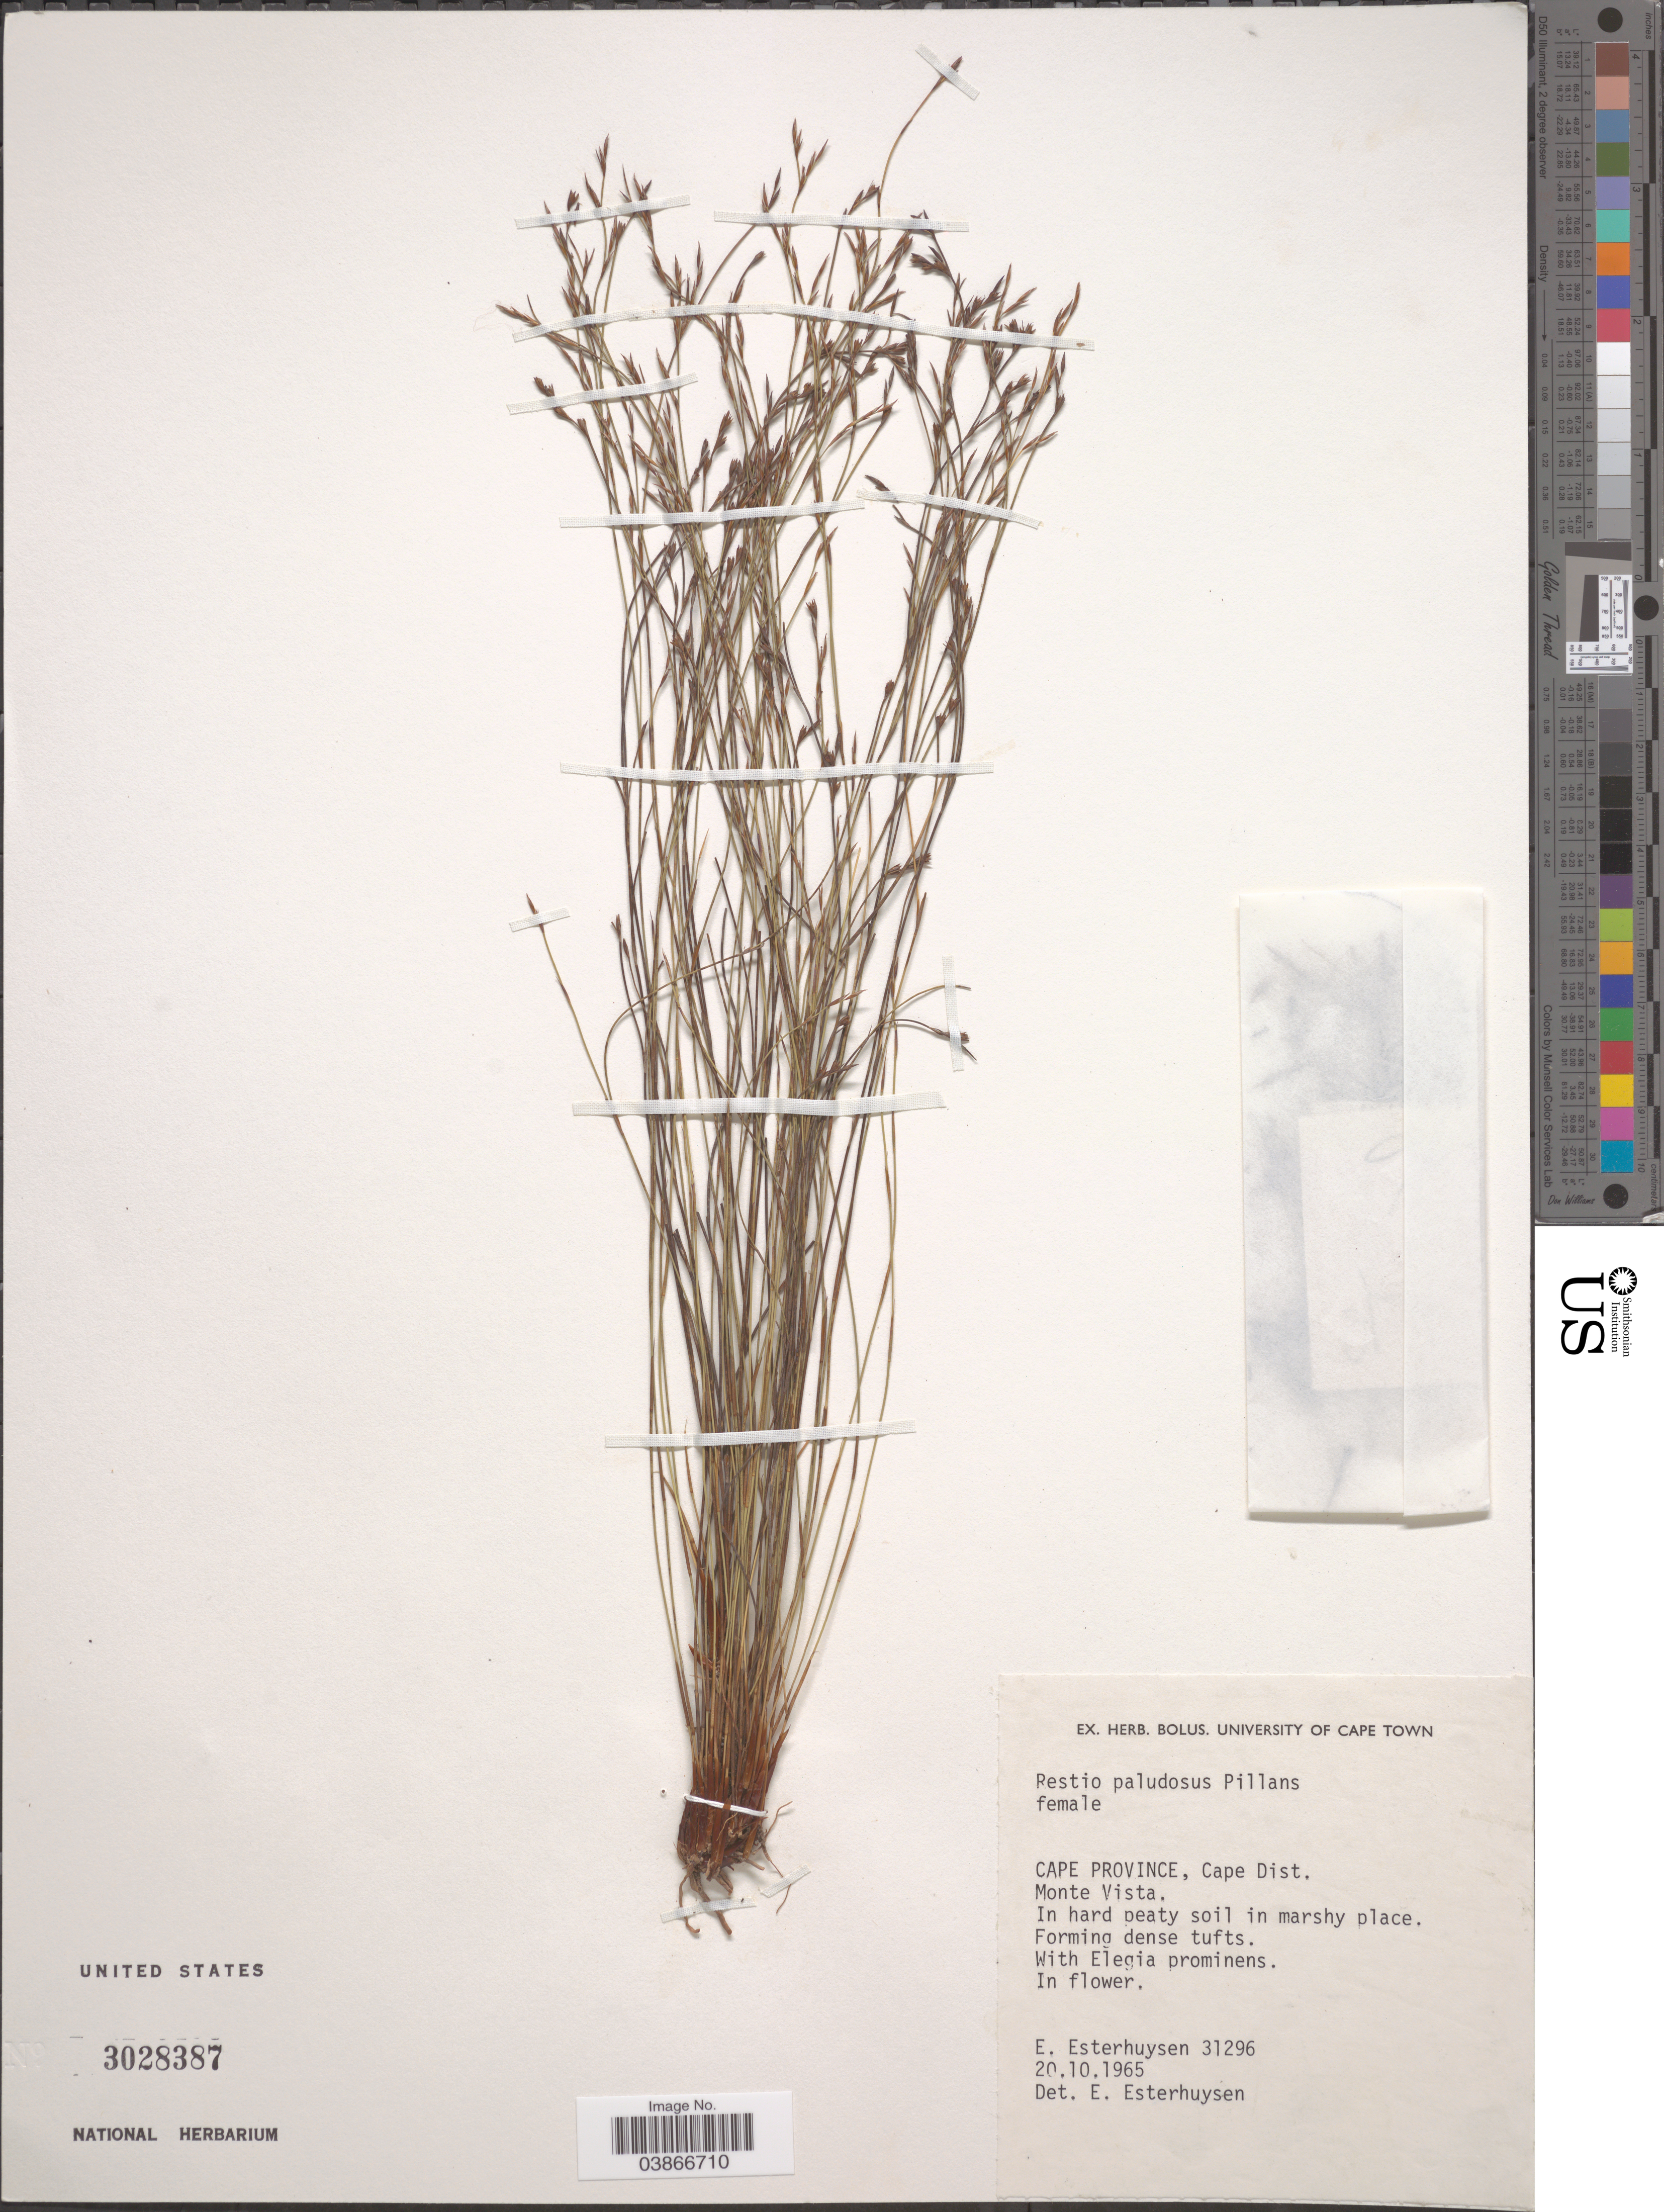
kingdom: Plantae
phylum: Tracheophyta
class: Liliopsida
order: Poales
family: Restionaceae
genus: Restio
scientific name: Restio paludosus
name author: Pillans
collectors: E. E. Esterhuysen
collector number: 31296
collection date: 1965-10-20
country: South Africa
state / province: Western Cape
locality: Cape Dist., Monte Vista.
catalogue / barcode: US 3028387